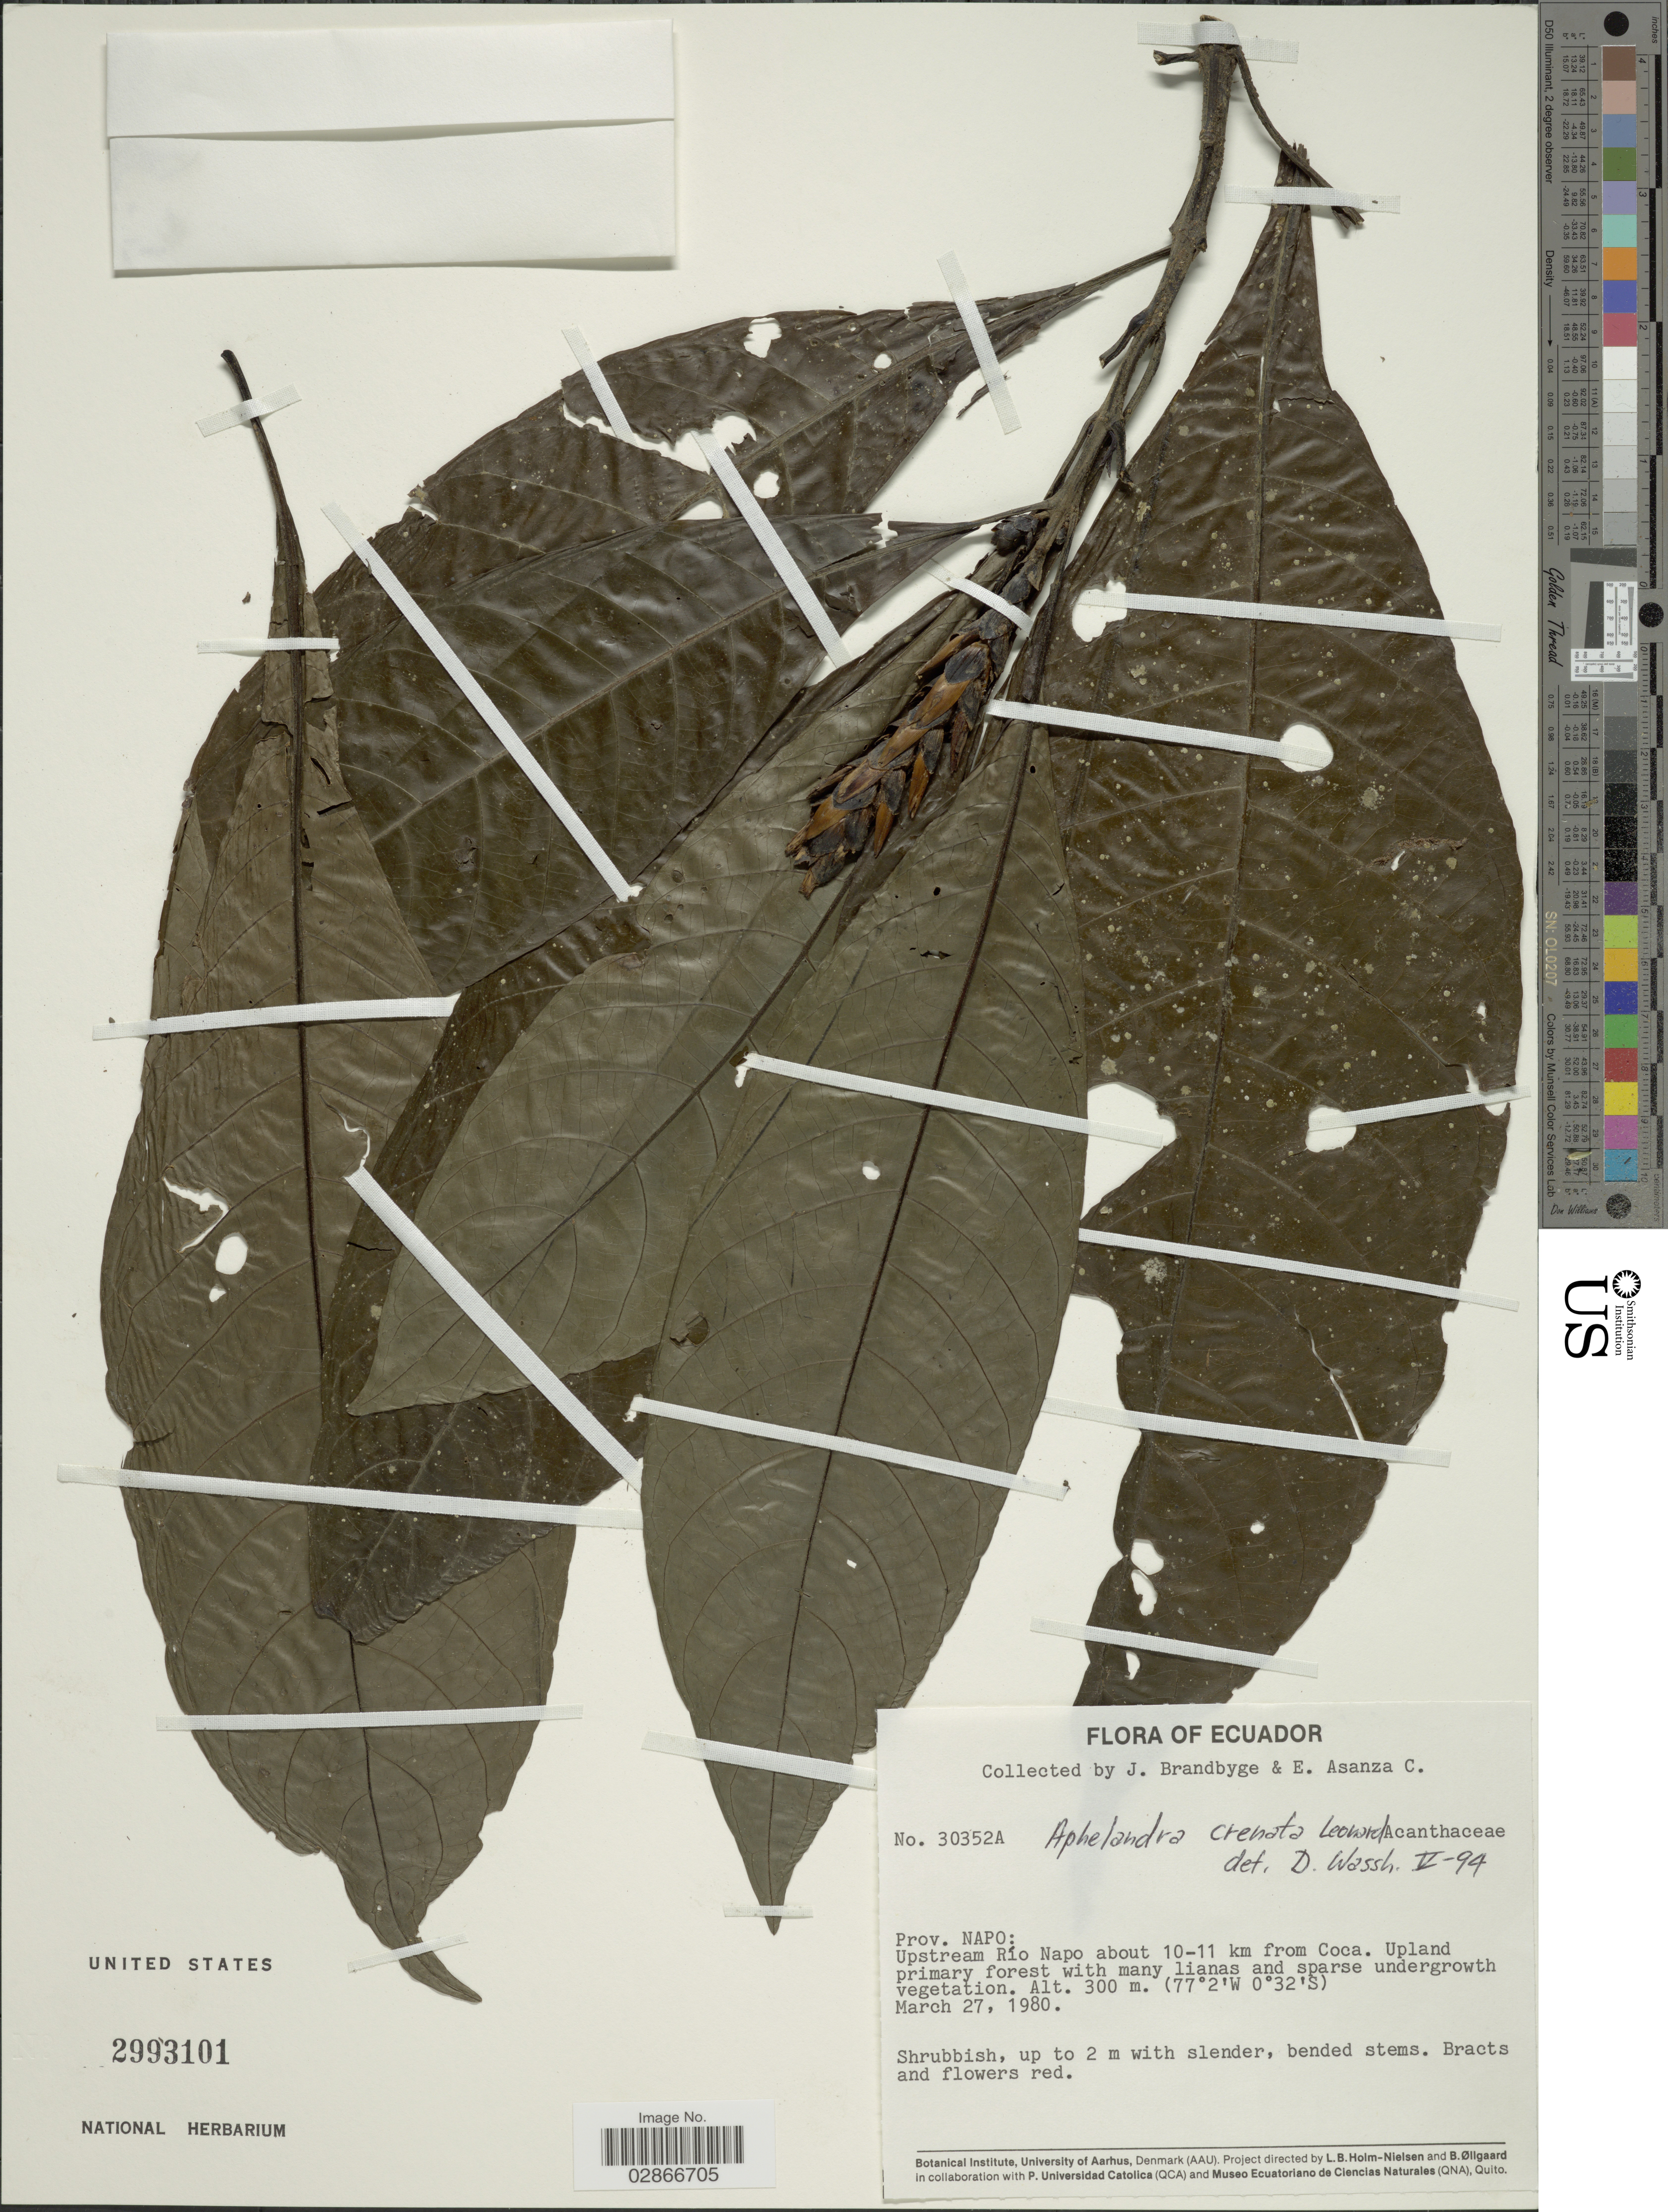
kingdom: Plantae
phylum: Tracheophyta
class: Magnoliopsida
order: Lamiales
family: Acanthaceae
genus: Aphelandra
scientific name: Aphelandra crenata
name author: Leonard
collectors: J. Brandbyge & E. Asanza C.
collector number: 30352A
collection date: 1980-03-27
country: Ecuador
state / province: Napo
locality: Upstream Río Napo about 10-11 km from Coca.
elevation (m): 300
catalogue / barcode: US 2993101